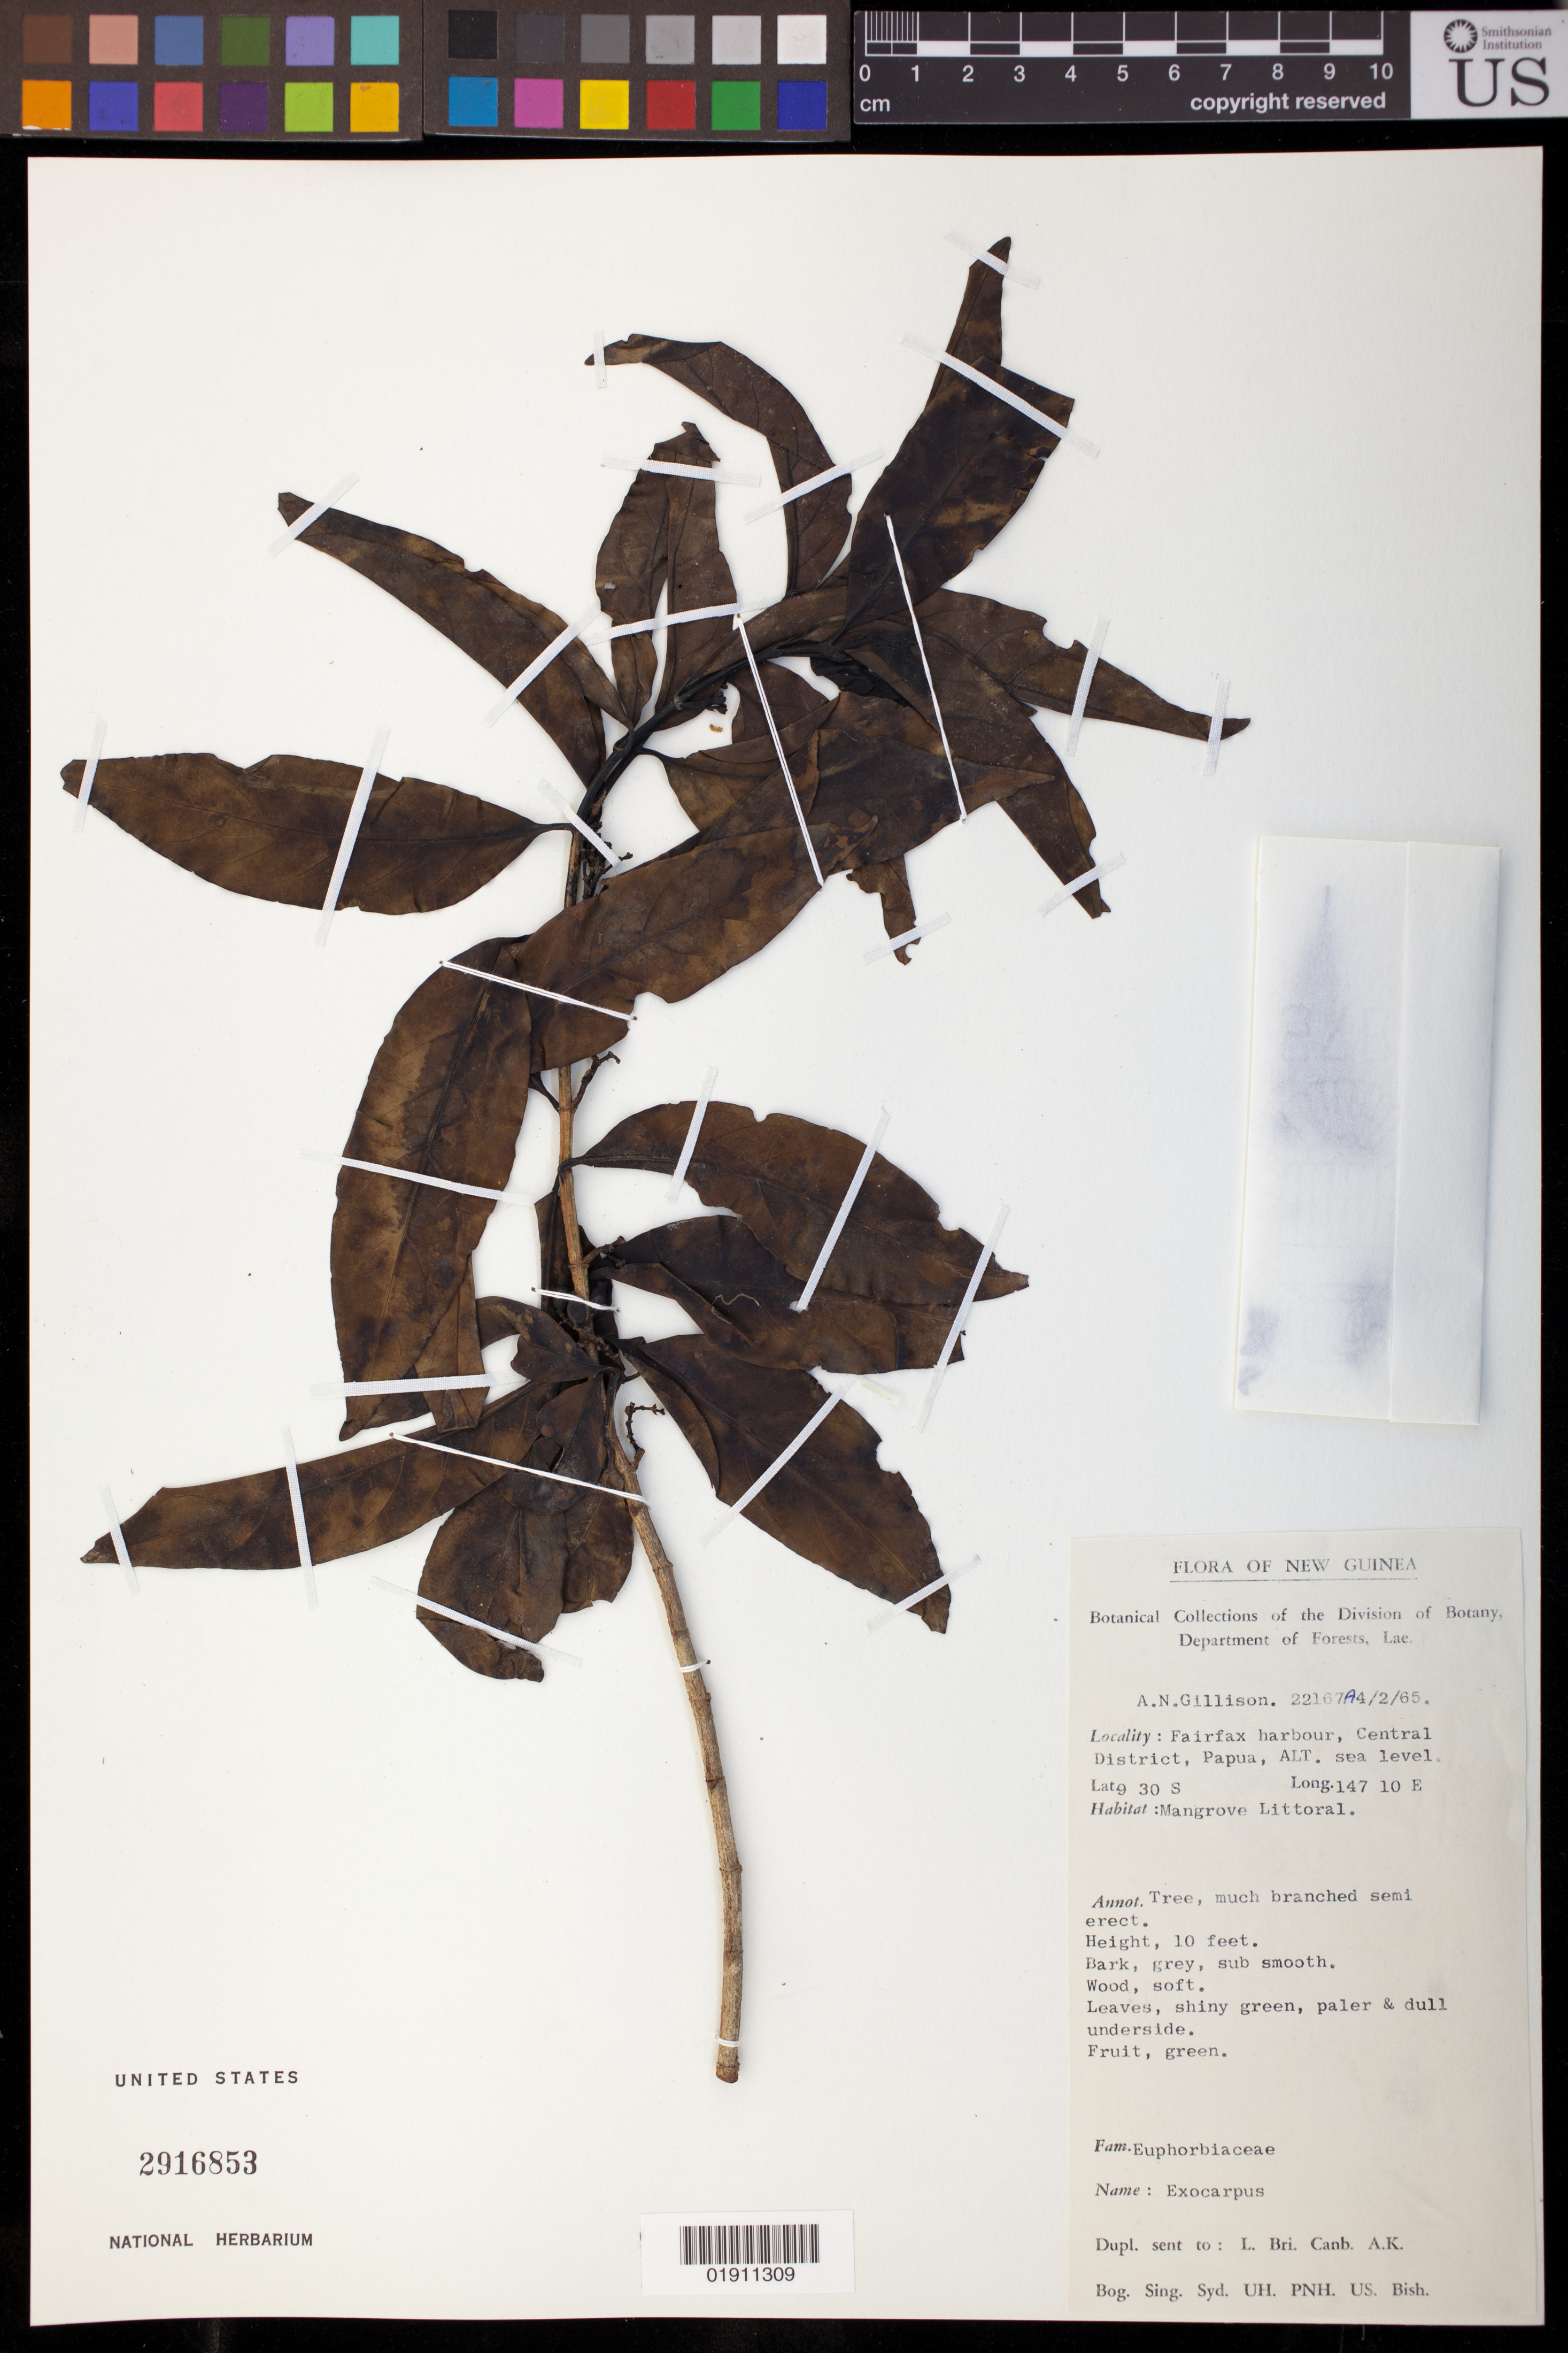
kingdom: Plantae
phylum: Tracheophyta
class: Magnoliopsida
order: Santalales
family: Santalaceae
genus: Exocarpos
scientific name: Exocarpos sp.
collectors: A. Gillison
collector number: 22167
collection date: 1965-04-02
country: Papua New Guinea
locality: Fairfax Harbor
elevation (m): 0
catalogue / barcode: US 2916853